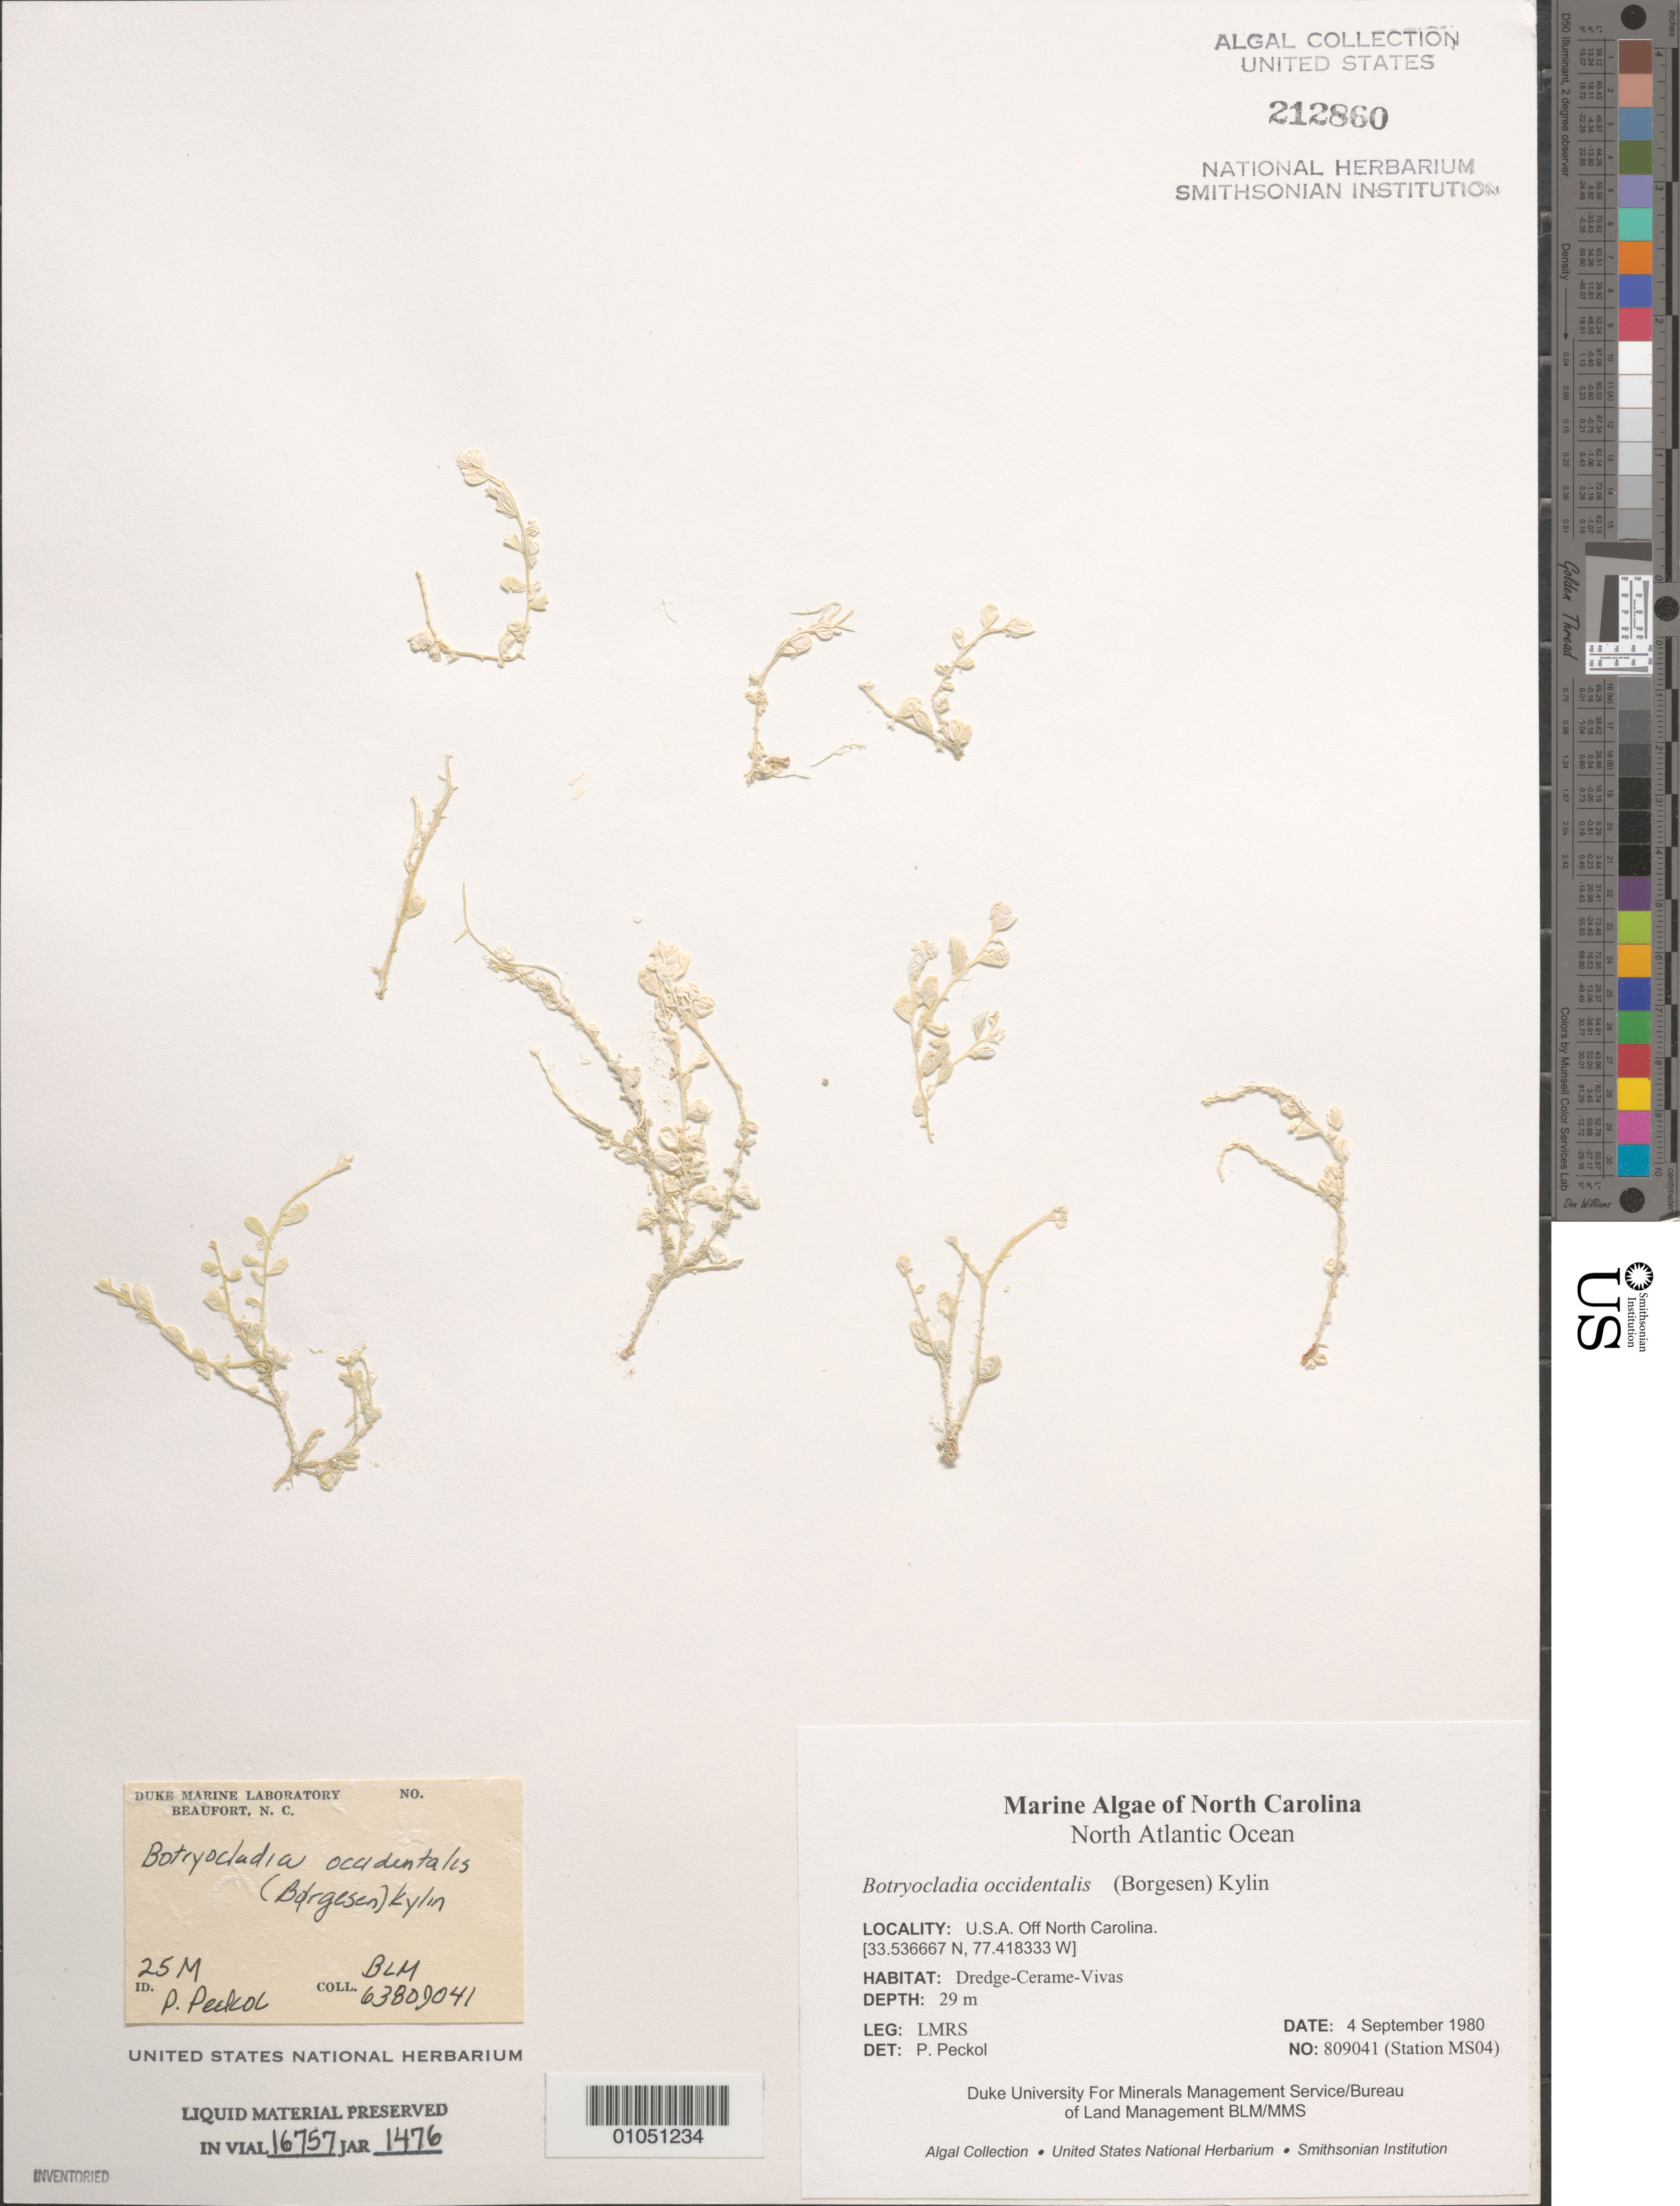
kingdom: Plantae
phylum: Rhodophyta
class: Florideophyceae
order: Rhodymeniales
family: Rhodymeniaceae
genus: Botryocladia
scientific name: Botryocladia occidentalis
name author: (Børgesen) Kylin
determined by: Peckol, P.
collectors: LMRS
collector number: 809041 (Station MS04)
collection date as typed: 04 Sep 1980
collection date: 1980-09-04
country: United States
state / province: North Carolina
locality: North Atlantic Ocean off North Carolina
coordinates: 33.536667 N, 77.418333 W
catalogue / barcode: US 212860